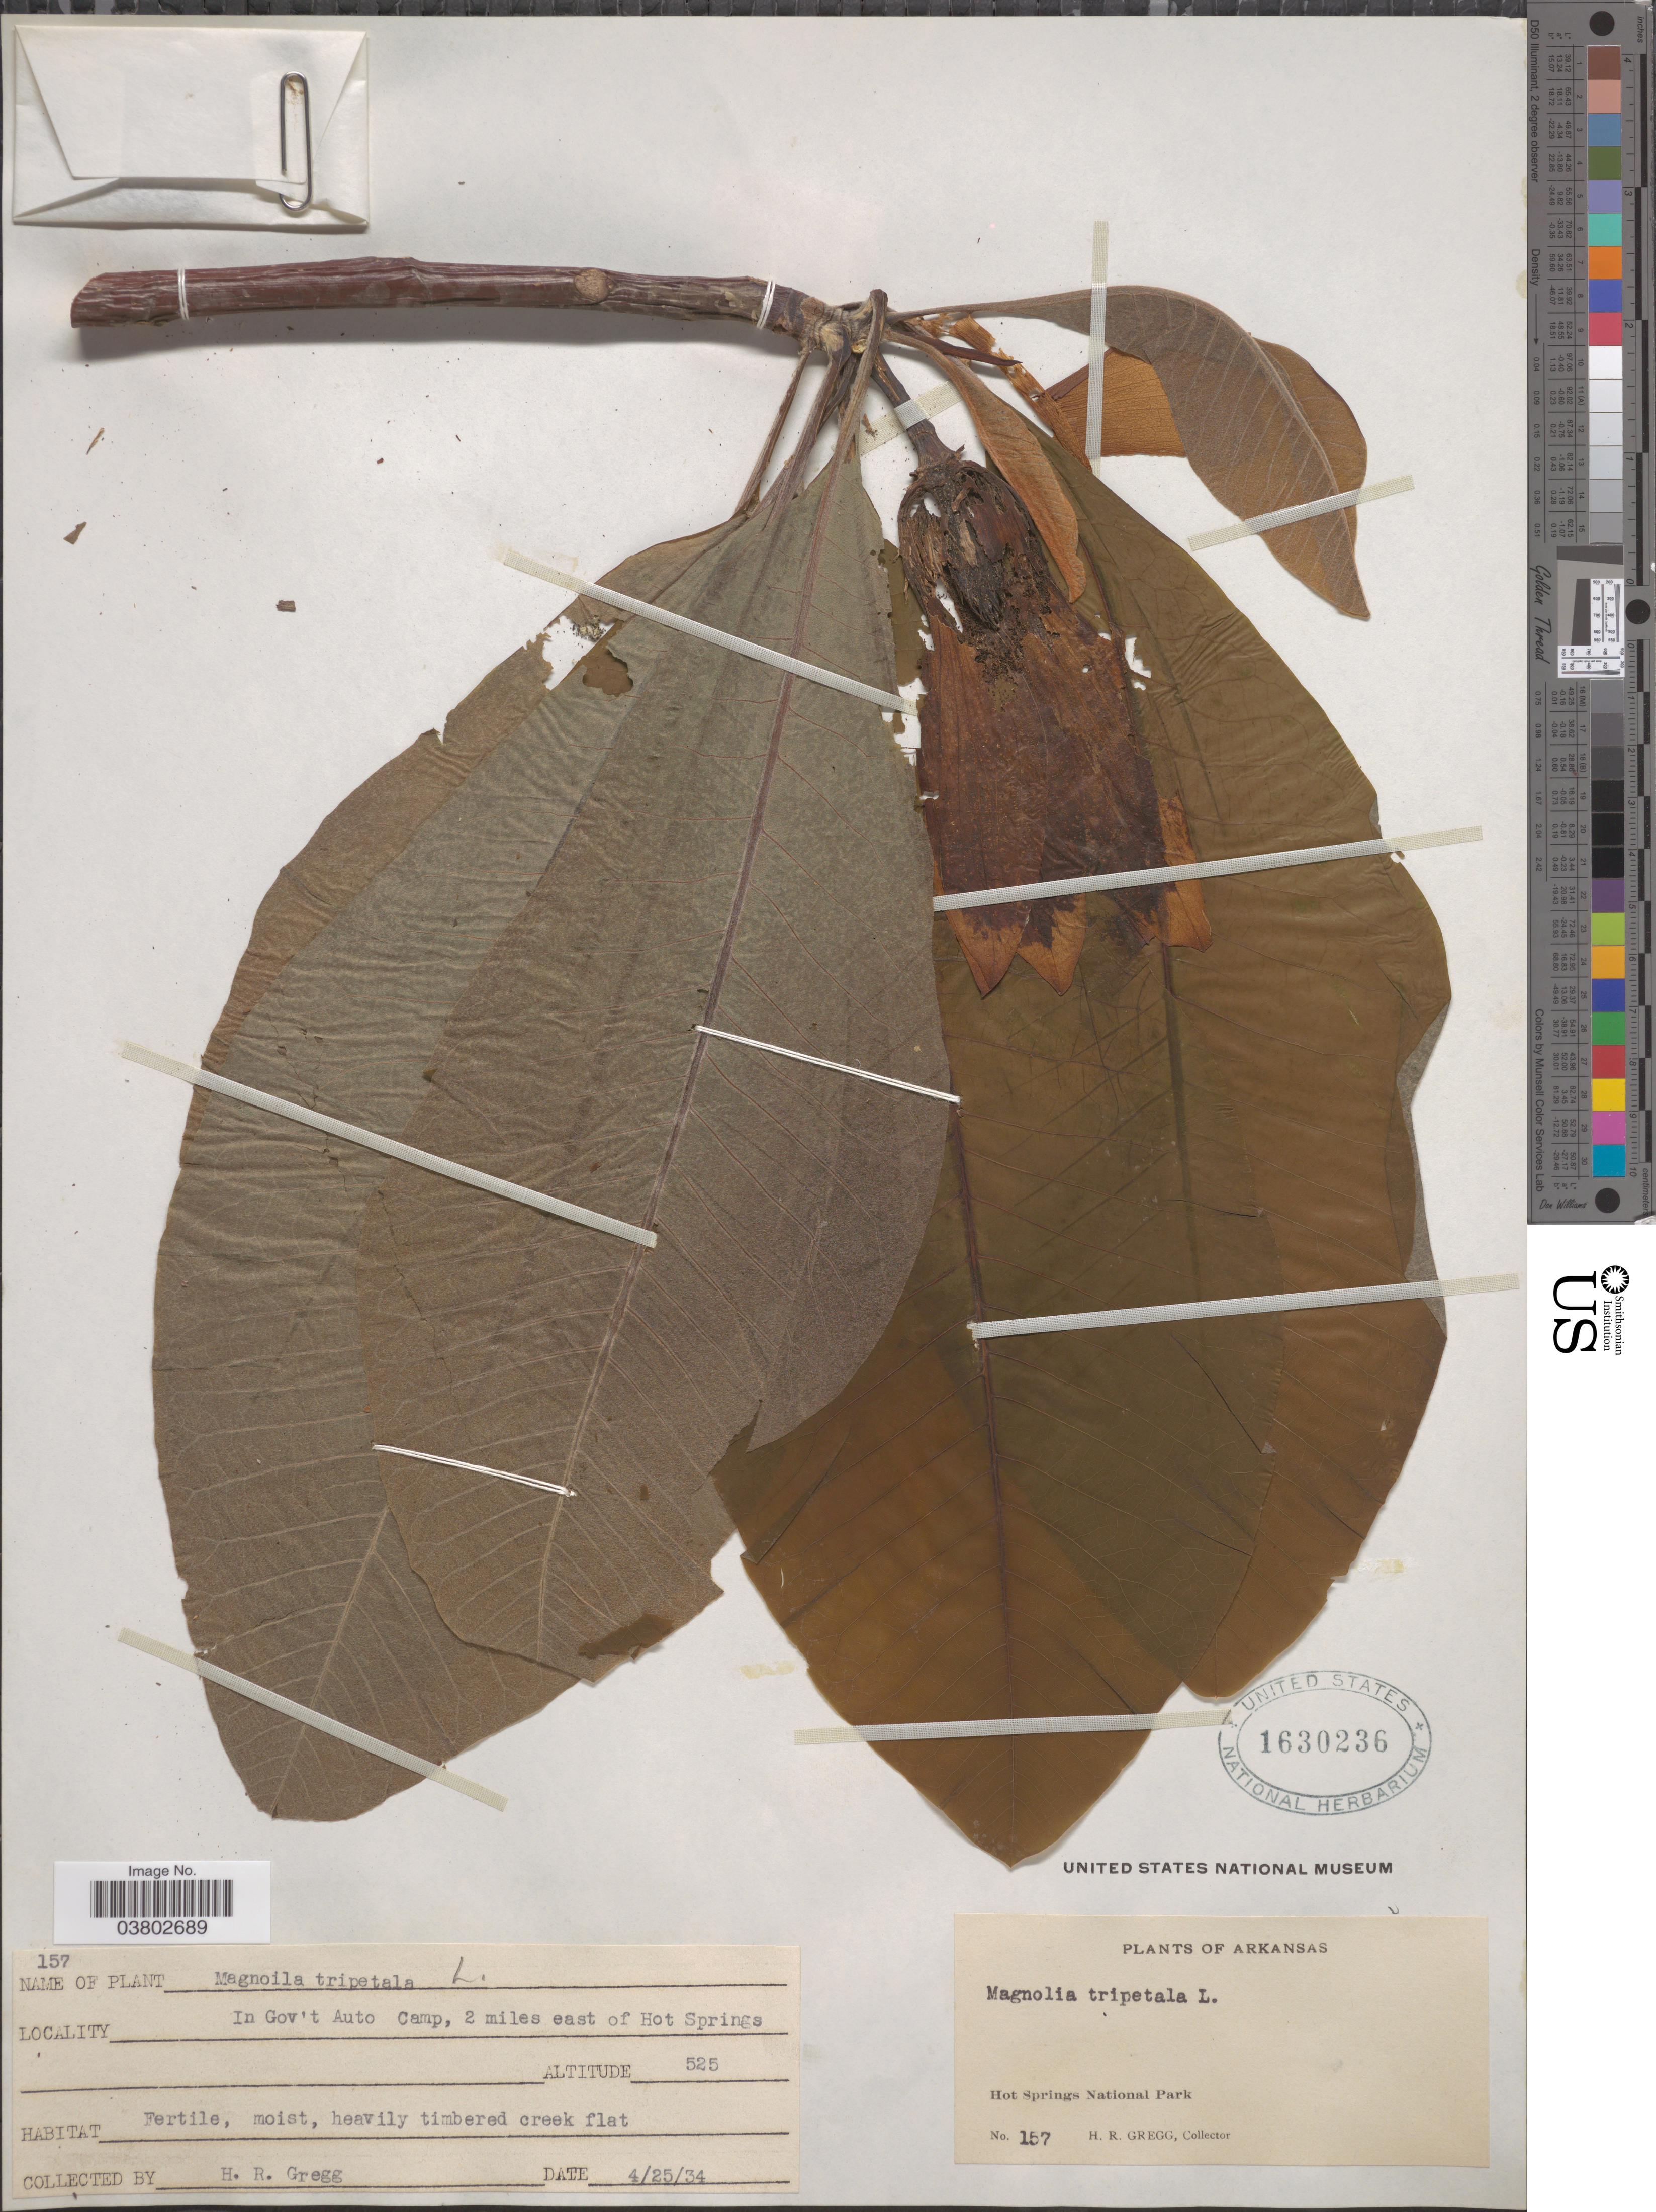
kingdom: Plantae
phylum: Tracheophyta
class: Magnoliopsida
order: Magnoliales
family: Magnoliaceae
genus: Magnolia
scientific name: Magnolia tripetala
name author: L.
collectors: H. Gregg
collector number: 157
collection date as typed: Transcribed d/m/y: 25/4/34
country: United States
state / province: Arkansas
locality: In Gov't Auto Camp, 2 miles east of Hot Springs. Hot Springs National Park.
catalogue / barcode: US 1630236